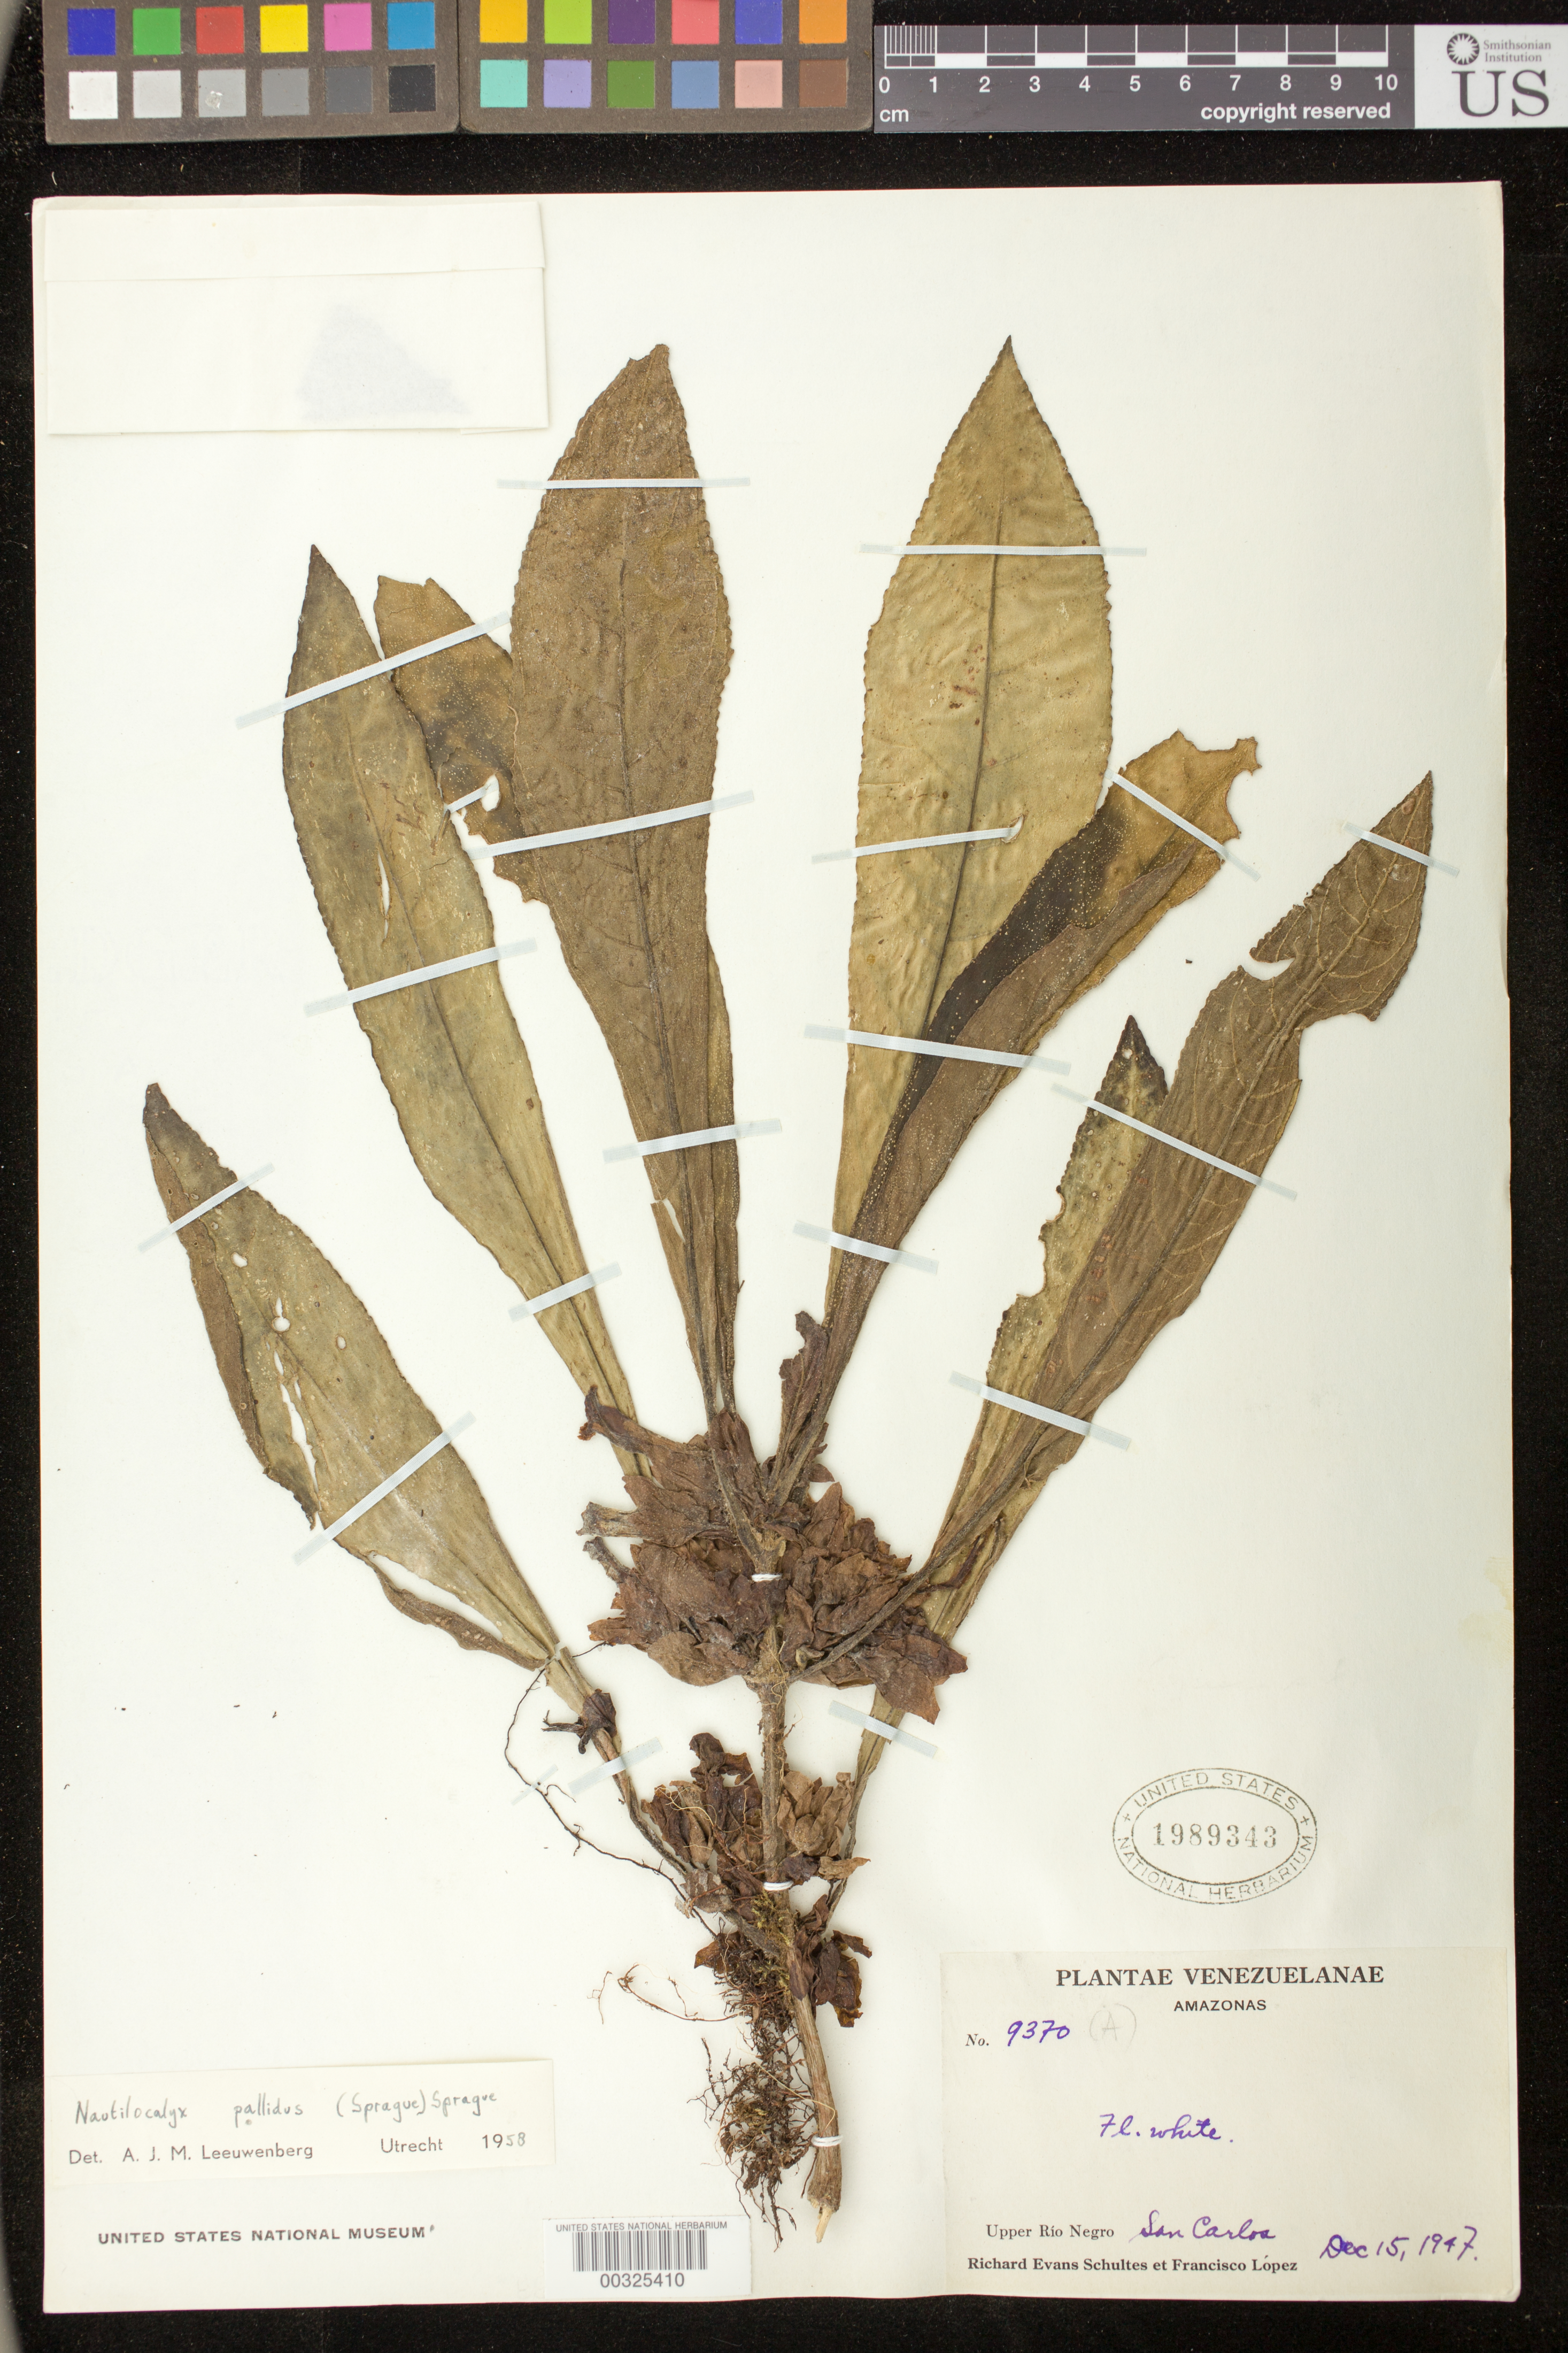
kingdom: Plantae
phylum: Tracheophyta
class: Magnoliopsida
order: Lamiales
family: Gesneriaceae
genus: Nautilocalyx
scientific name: Nautilocalyx pallidus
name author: (Sprague) C. Sprague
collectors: R. E. Schultes & F. López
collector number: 9370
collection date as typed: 15 Dec 1947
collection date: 1947-12-15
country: Venezuela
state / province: Amazonas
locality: Upper Rio Negro, San Carlos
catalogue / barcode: US 1989343